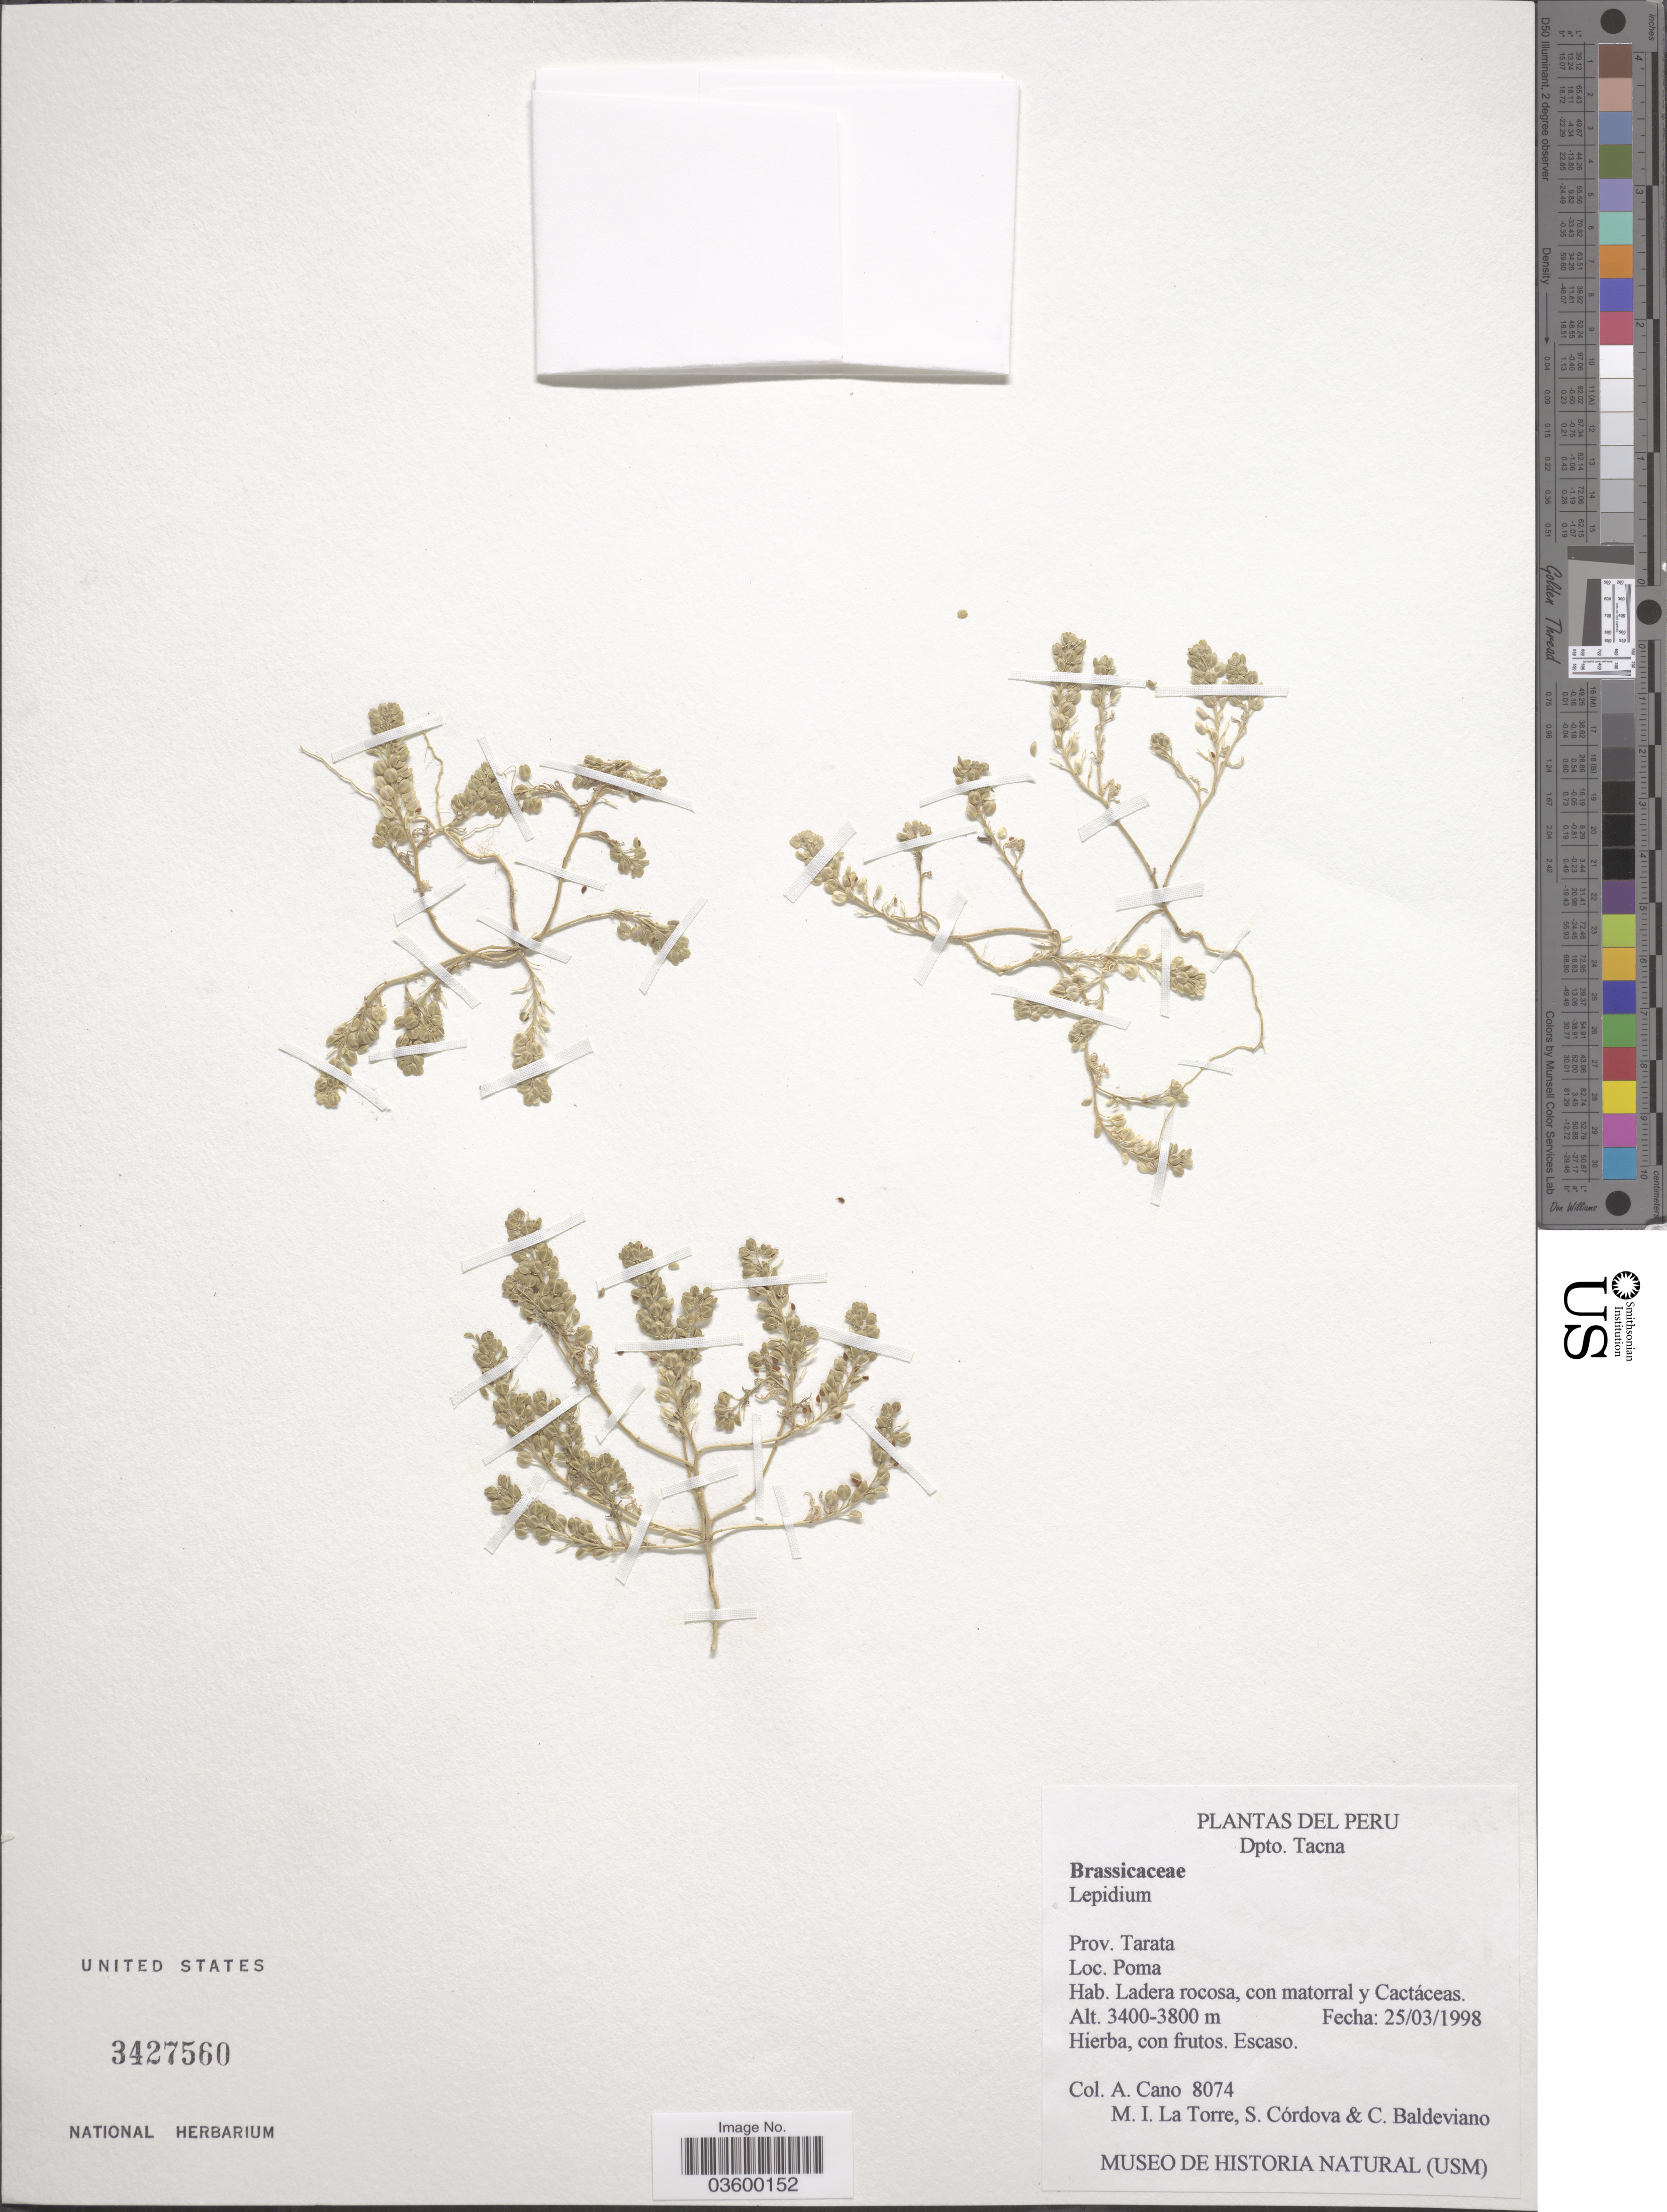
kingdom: Plantae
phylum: Tracheophyta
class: Magnoliopsida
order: Brassicales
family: Brassicaceae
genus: Lepidium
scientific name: Lepidium sp.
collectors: A. Cano, M. La Torre, S. Cordova & C. Baldeviano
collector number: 8074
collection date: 1998-03-25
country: Peru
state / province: Tacna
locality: Dpto. Tacna. Prov. Tarata. Poma.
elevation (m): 3400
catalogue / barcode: US 3427560